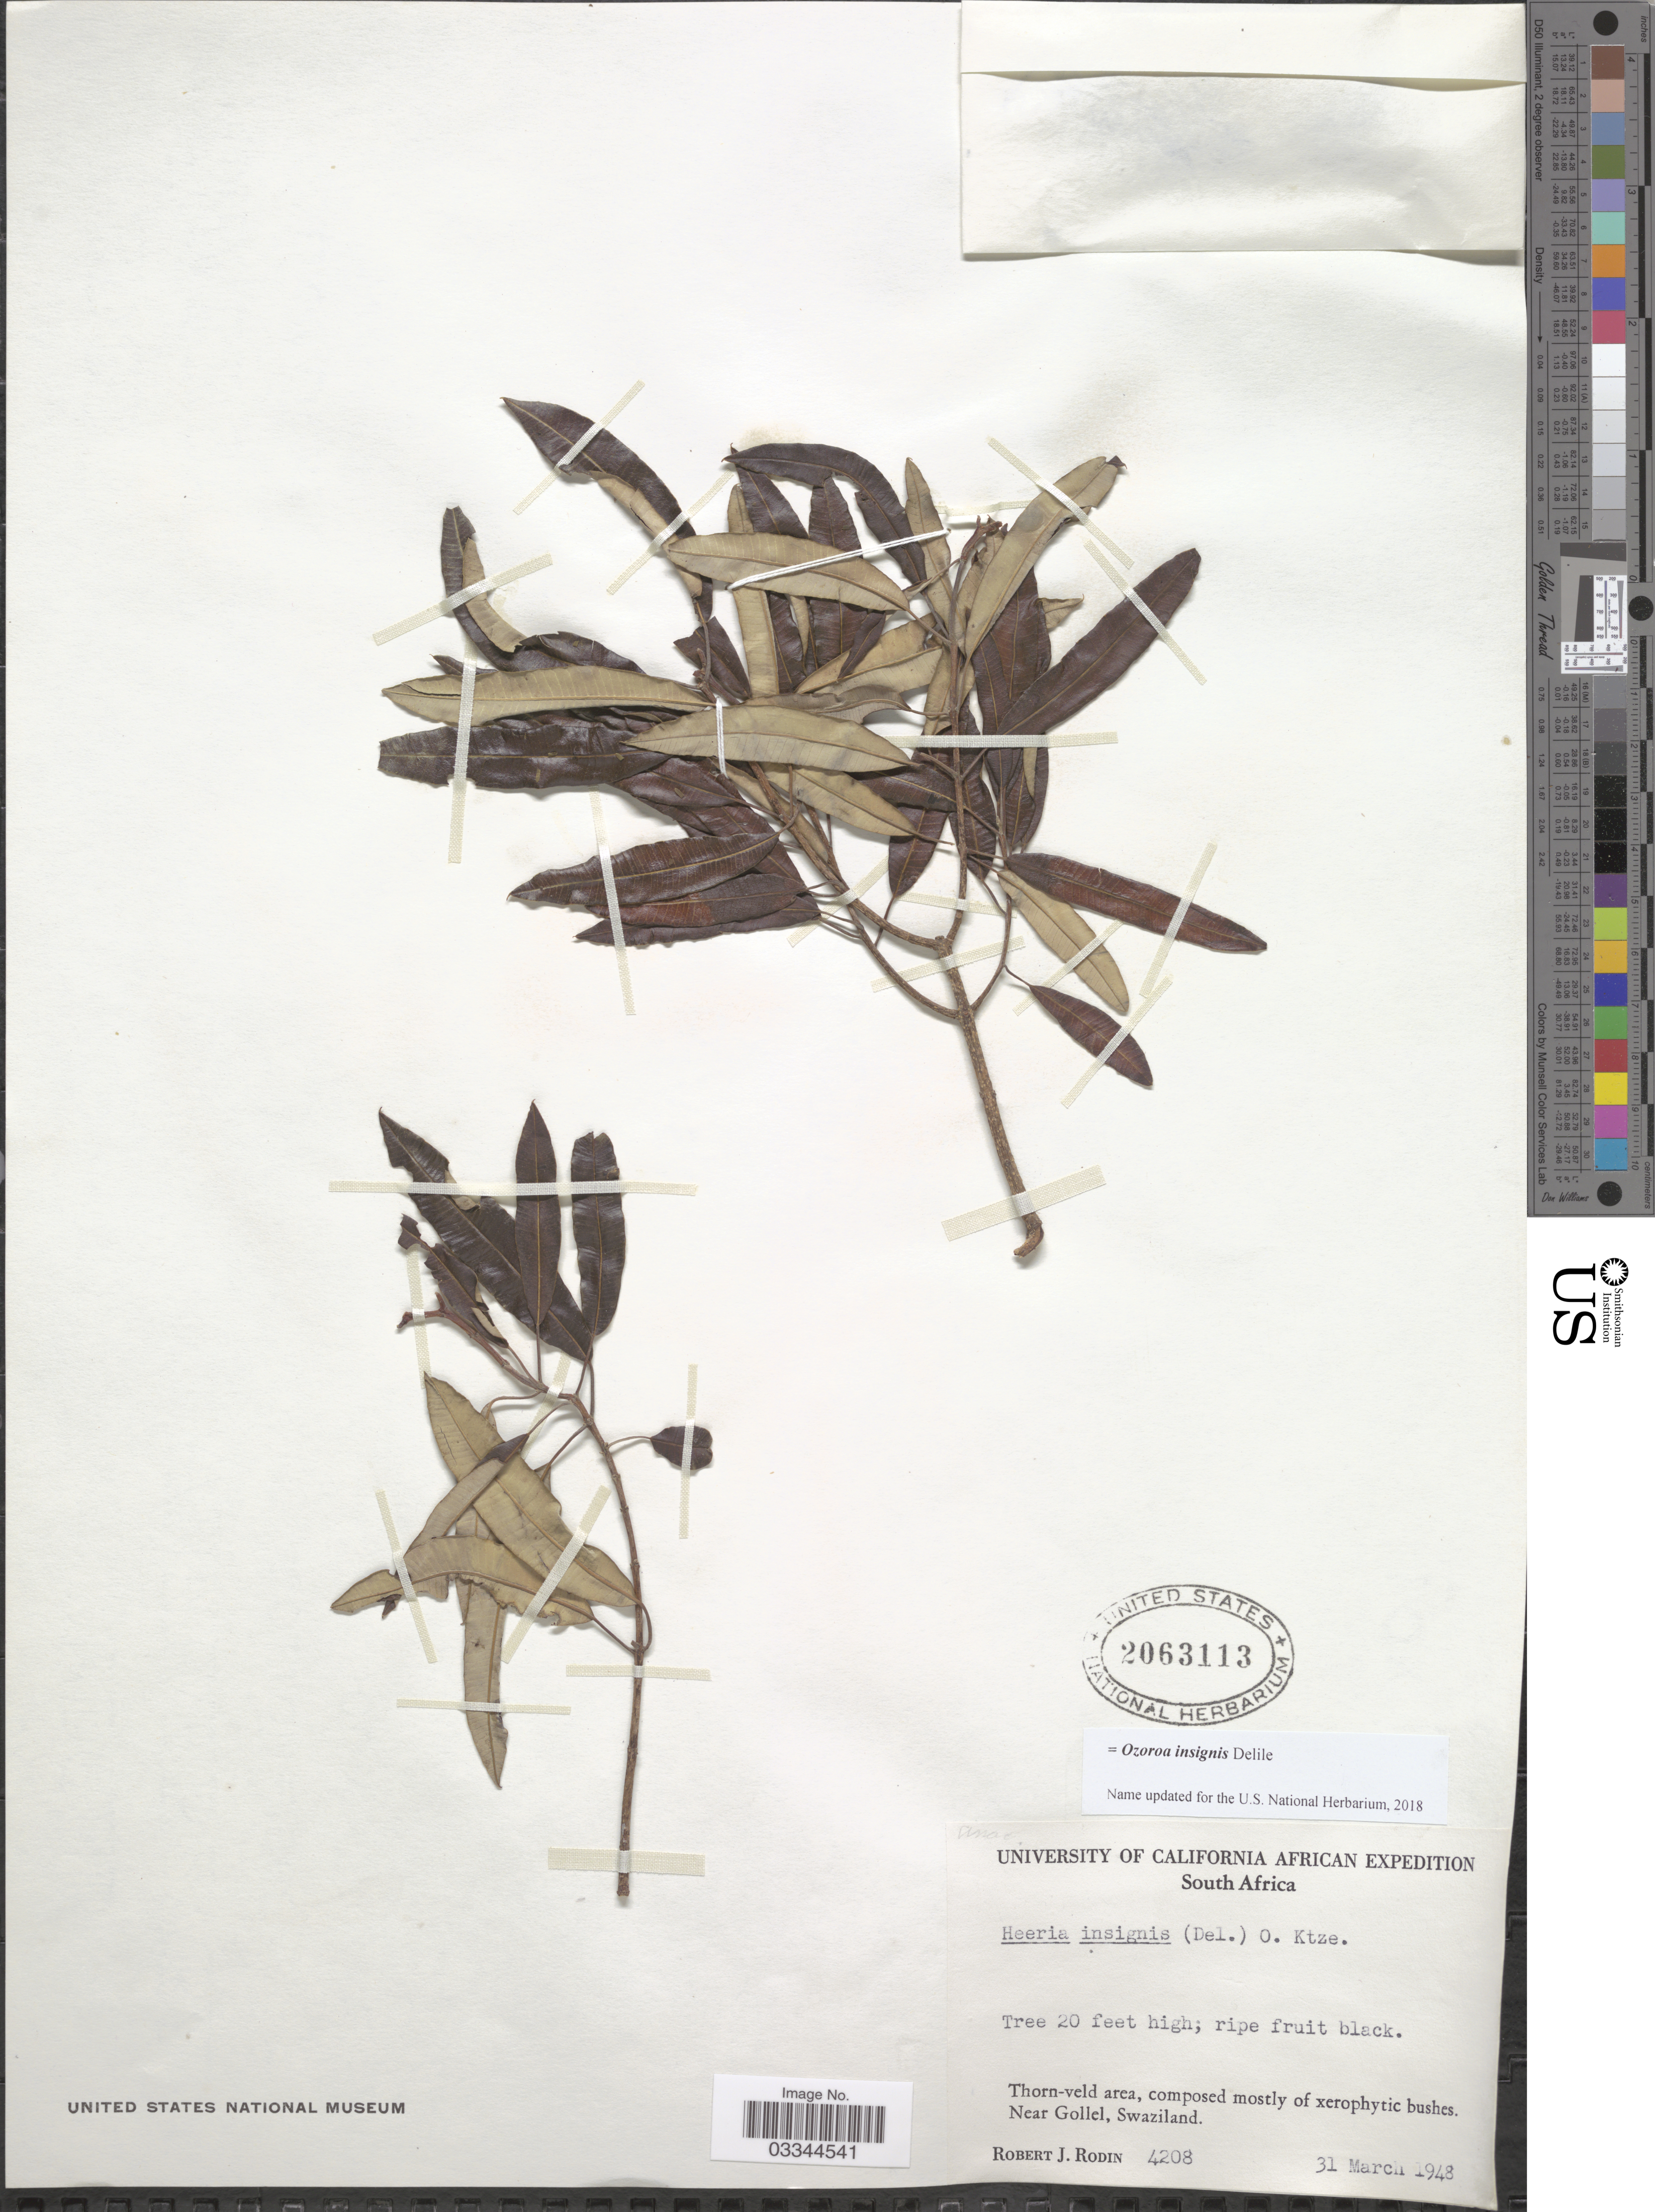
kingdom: Plantae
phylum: Tracheophyta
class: Magnoliopsida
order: Sapindales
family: Anacardiaceae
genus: Ozoroa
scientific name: Ozoroa insignis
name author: Delile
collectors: R. J. Rodin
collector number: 4208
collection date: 1948-03-31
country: Eswatini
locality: Near Gollel, Swaziland.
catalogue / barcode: US 2063113